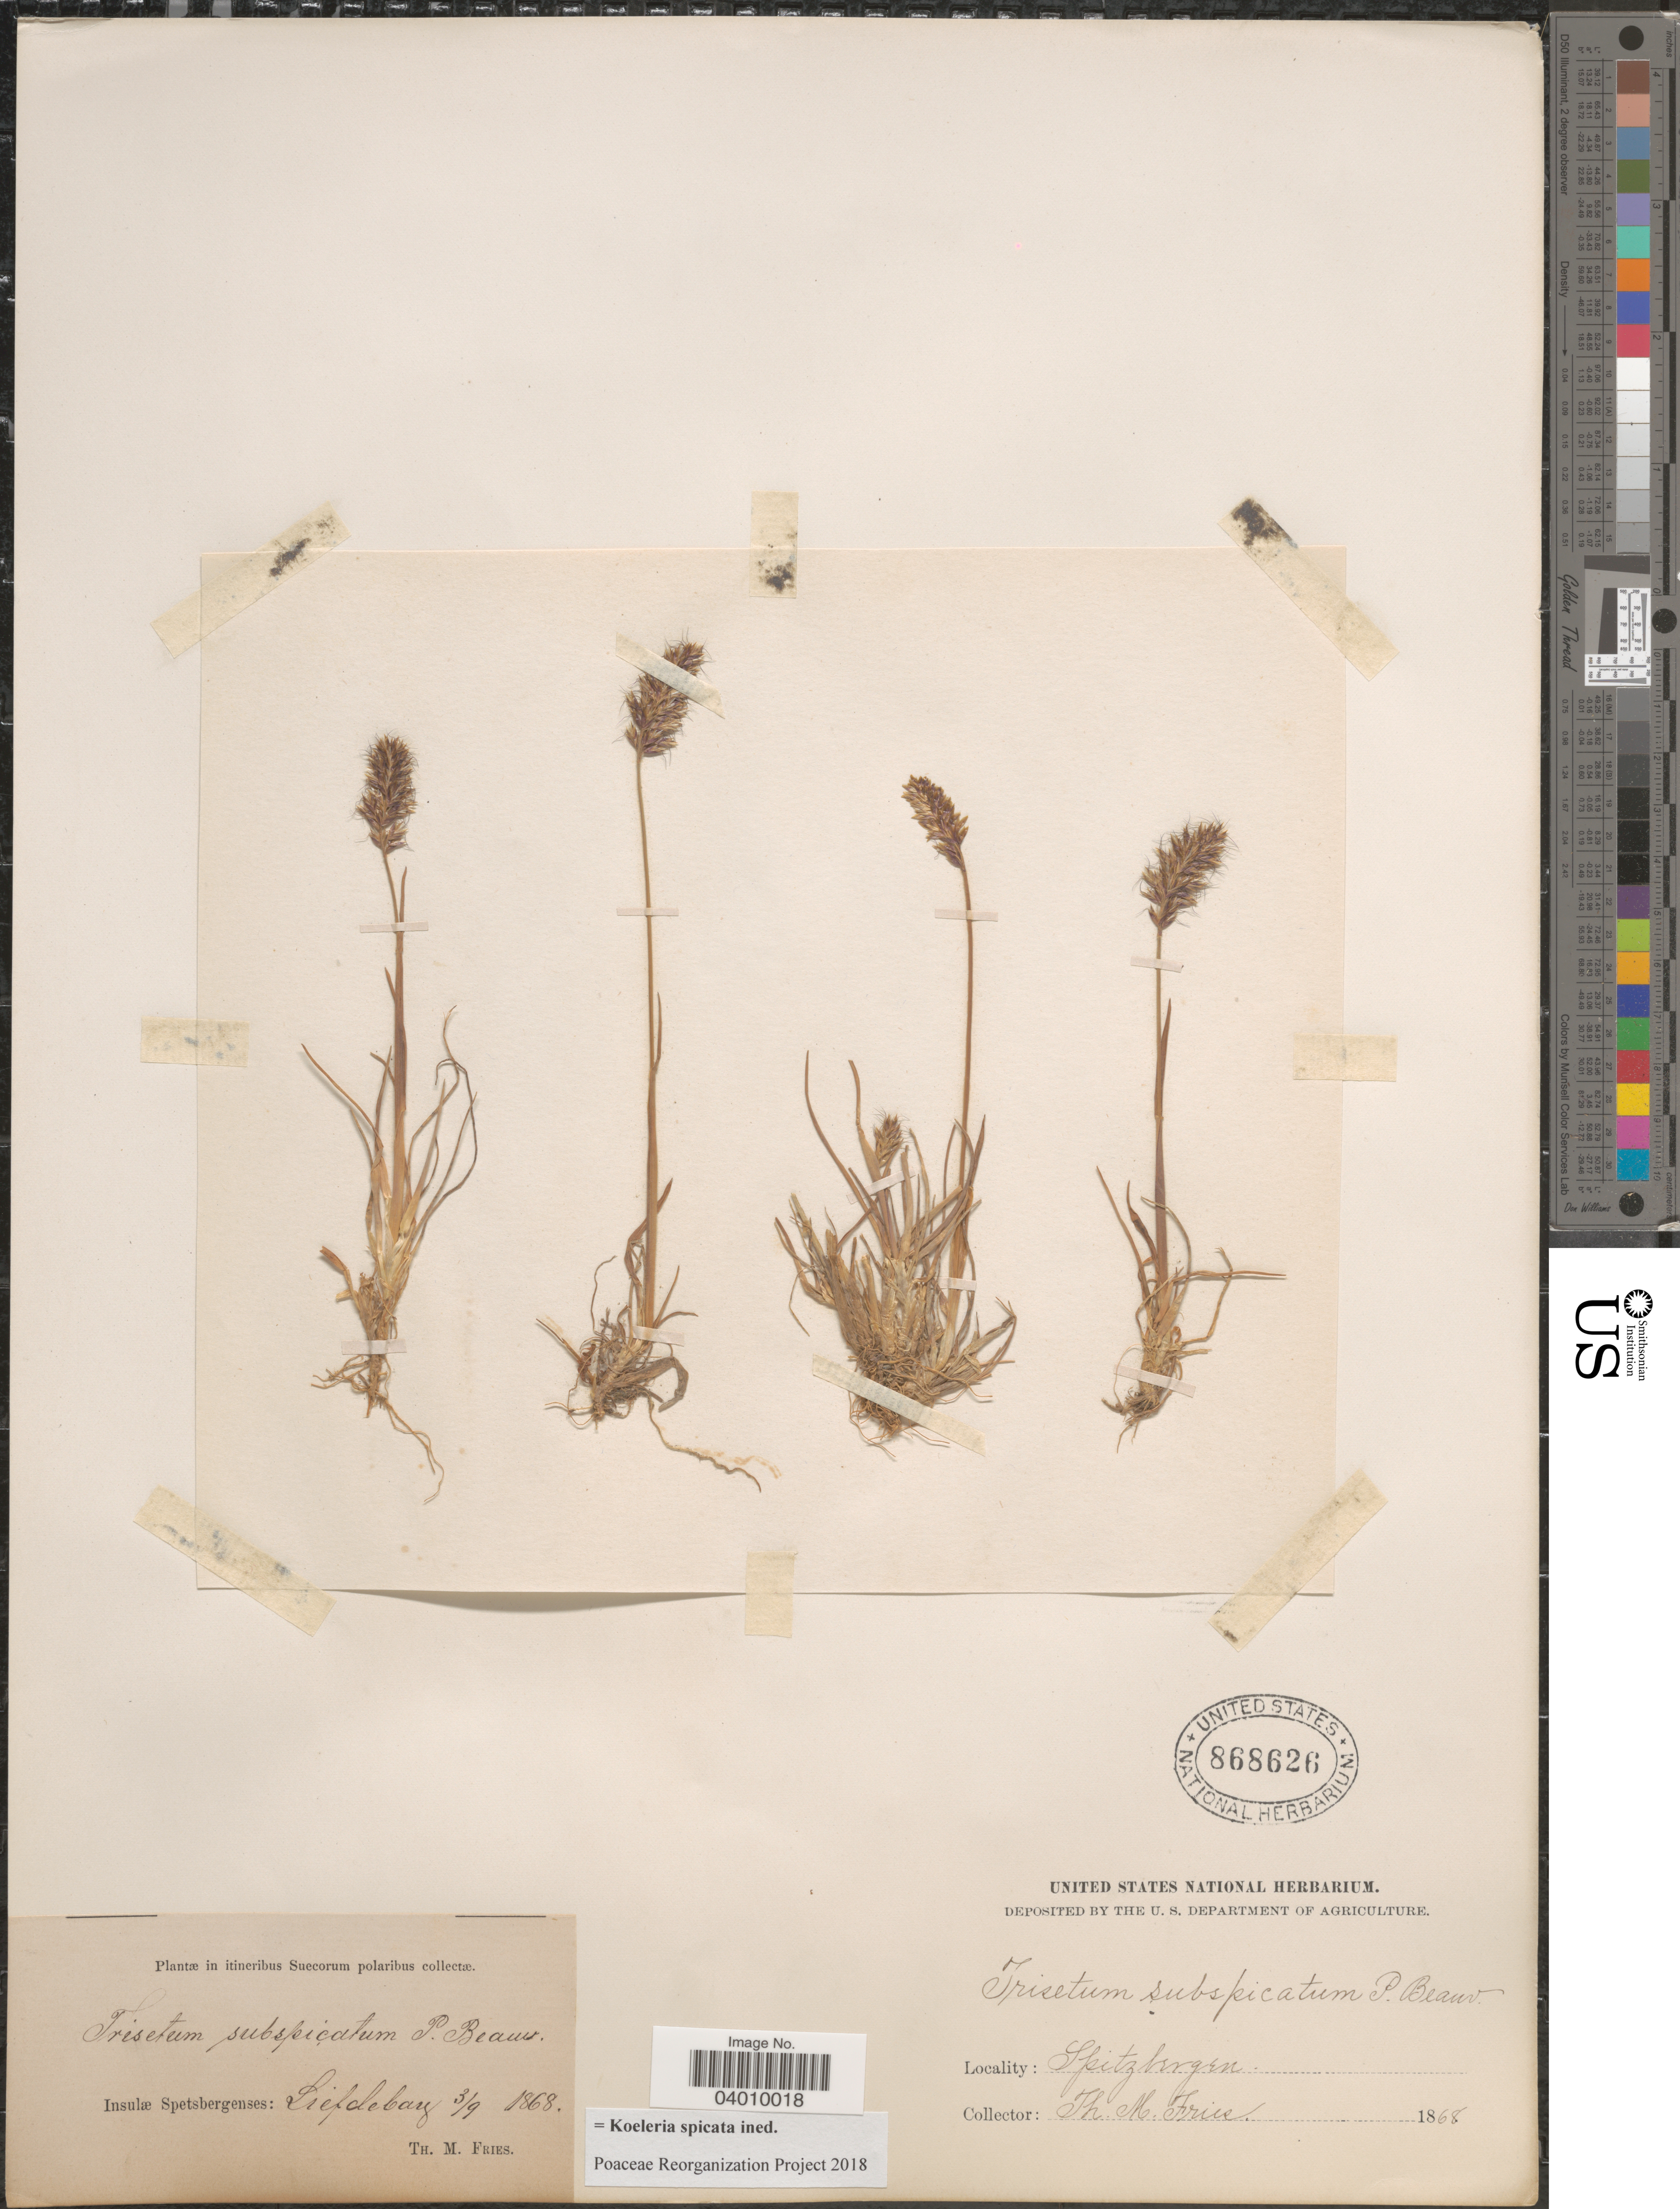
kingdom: Plantae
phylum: Tracheophyta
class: Liliopsida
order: Poales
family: Poaceae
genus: Koeleria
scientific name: Koeleria spicata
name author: (L.) Barberá et al.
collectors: T. Fries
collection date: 1868-09-03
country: Norway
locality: Insulæ Spetsbergenses: Liefdebay.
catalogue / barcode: US 868626